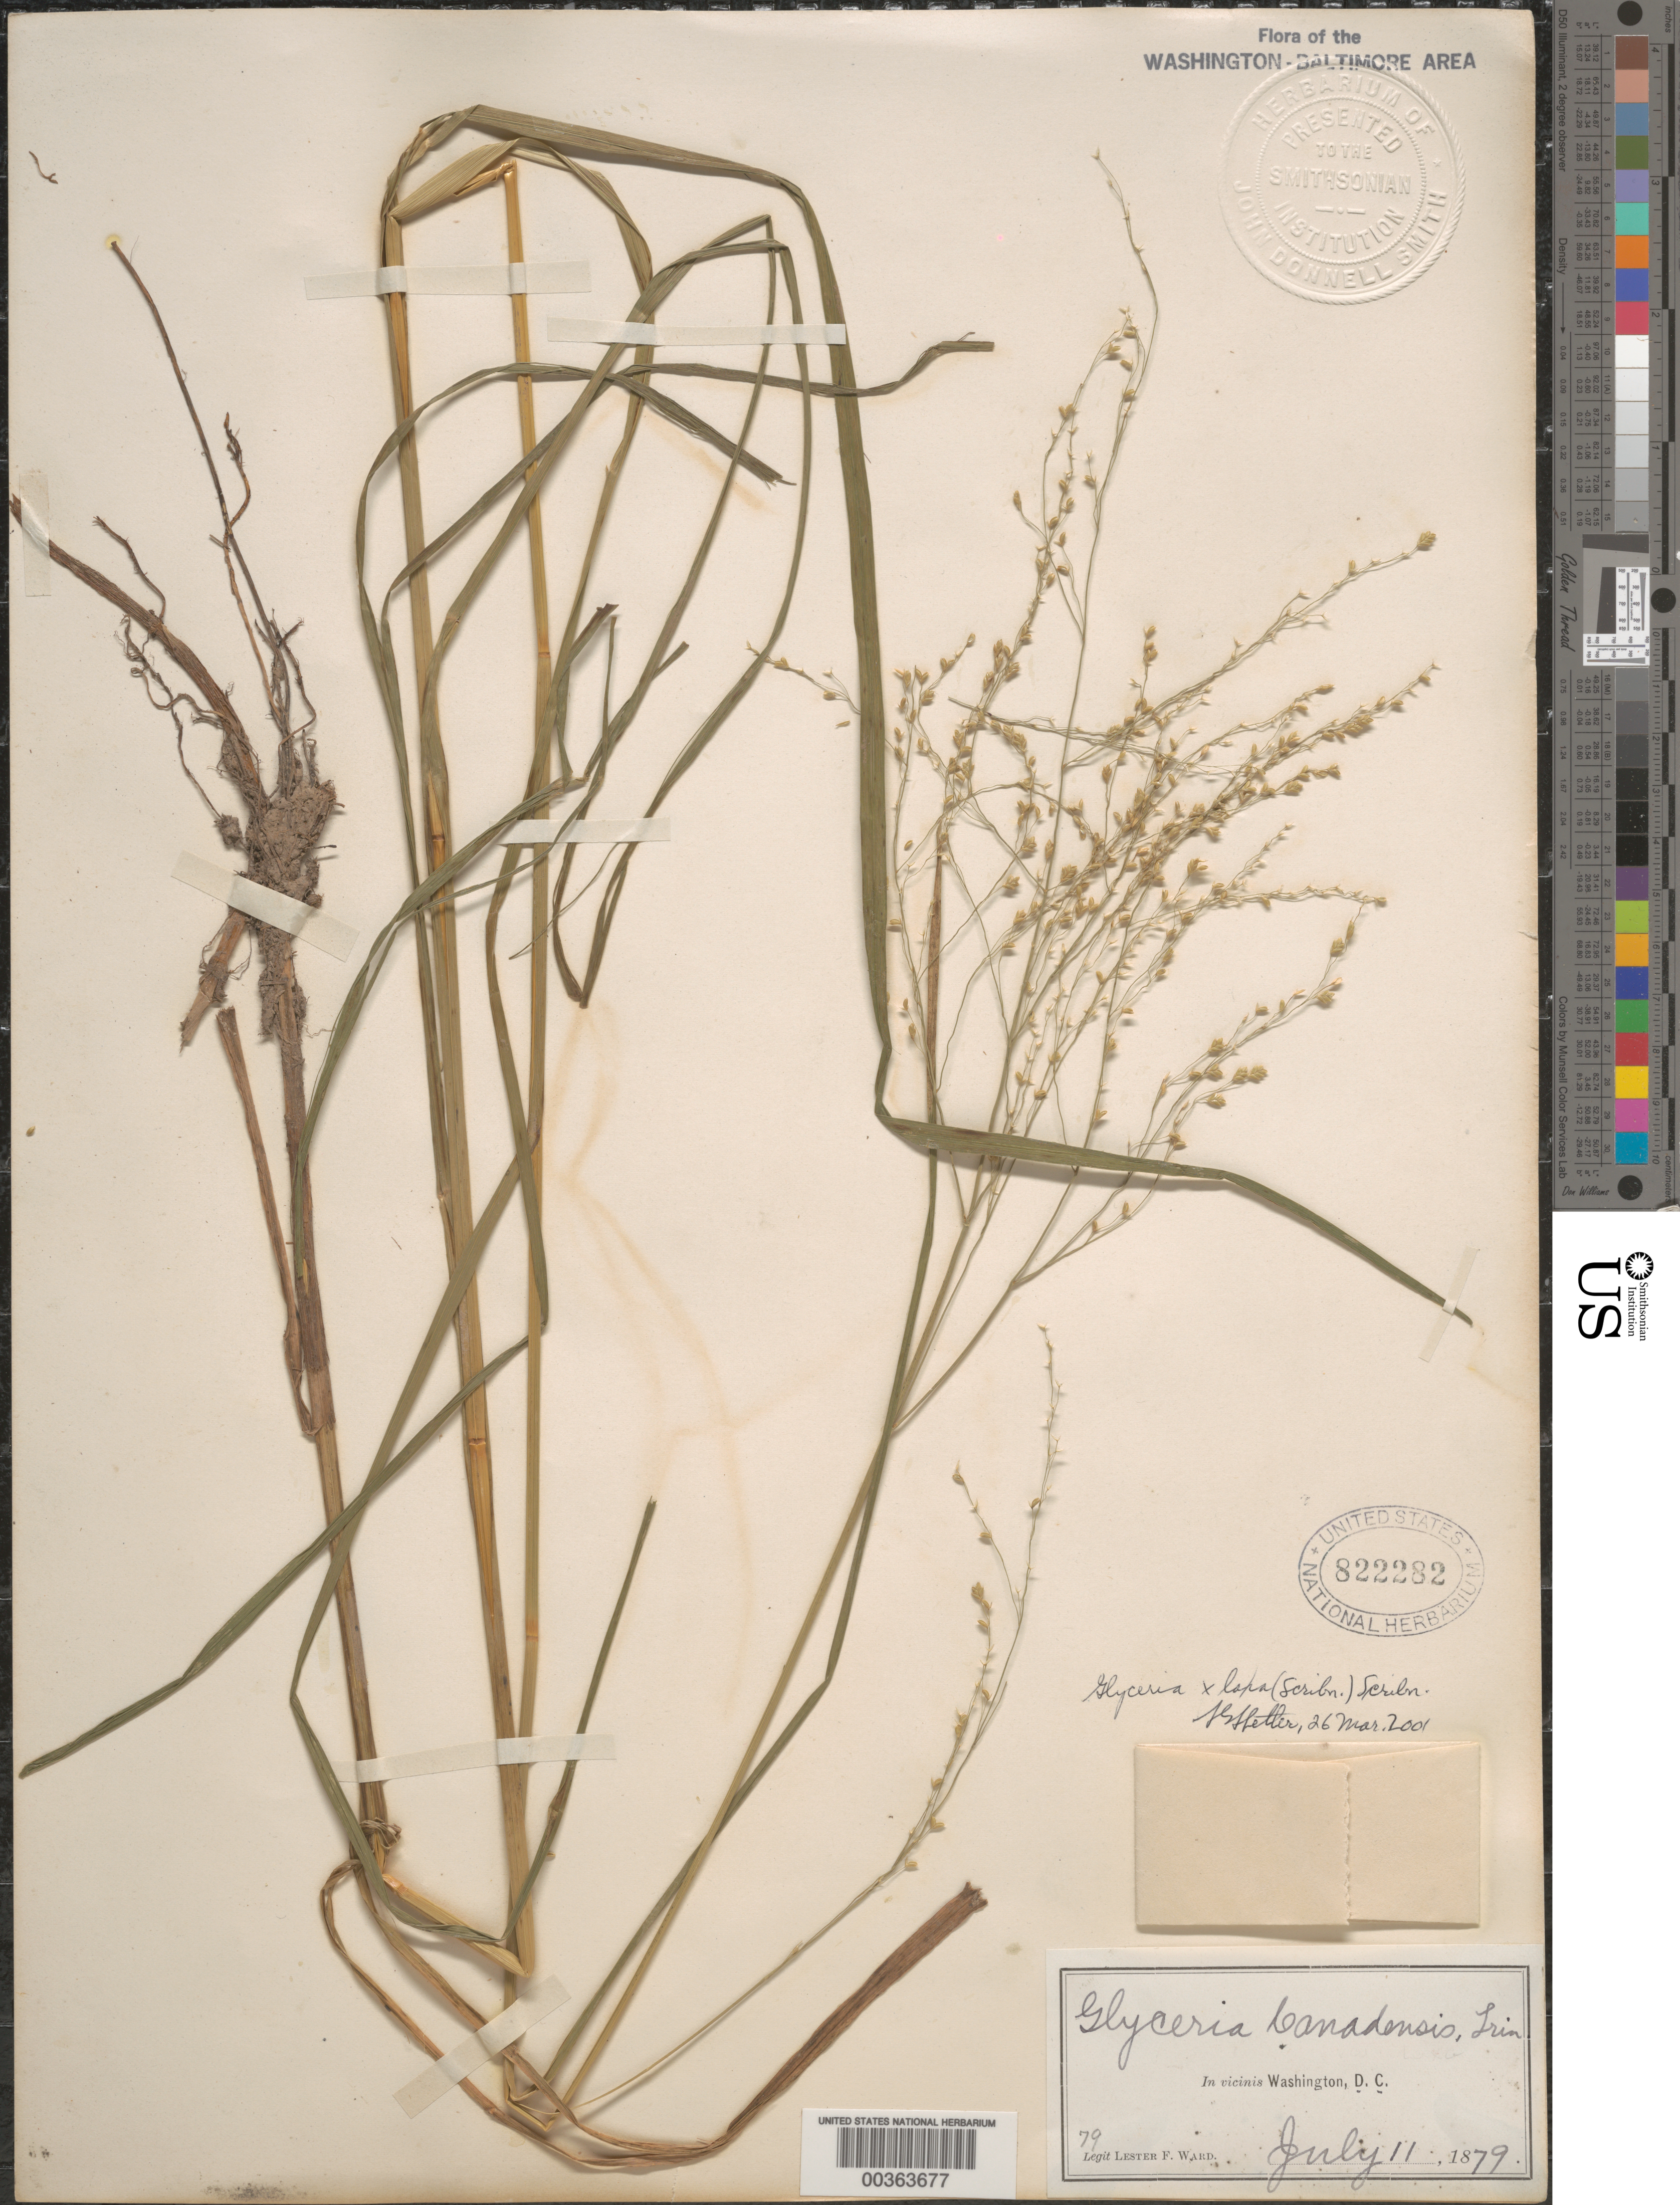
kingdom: Plantae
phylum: Tracheophyta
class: Liliopsida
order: Poales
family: Poaceae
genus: Glyceria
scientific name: Glyceria canadensis var. laxa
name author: (Scribn.) Hitchc.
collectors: L. F. Ward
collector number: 79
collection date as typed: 11 Jul 1879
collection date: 1879-07-11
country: United States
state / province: District of Columbia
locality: Washington DC area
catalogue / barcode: US 822282